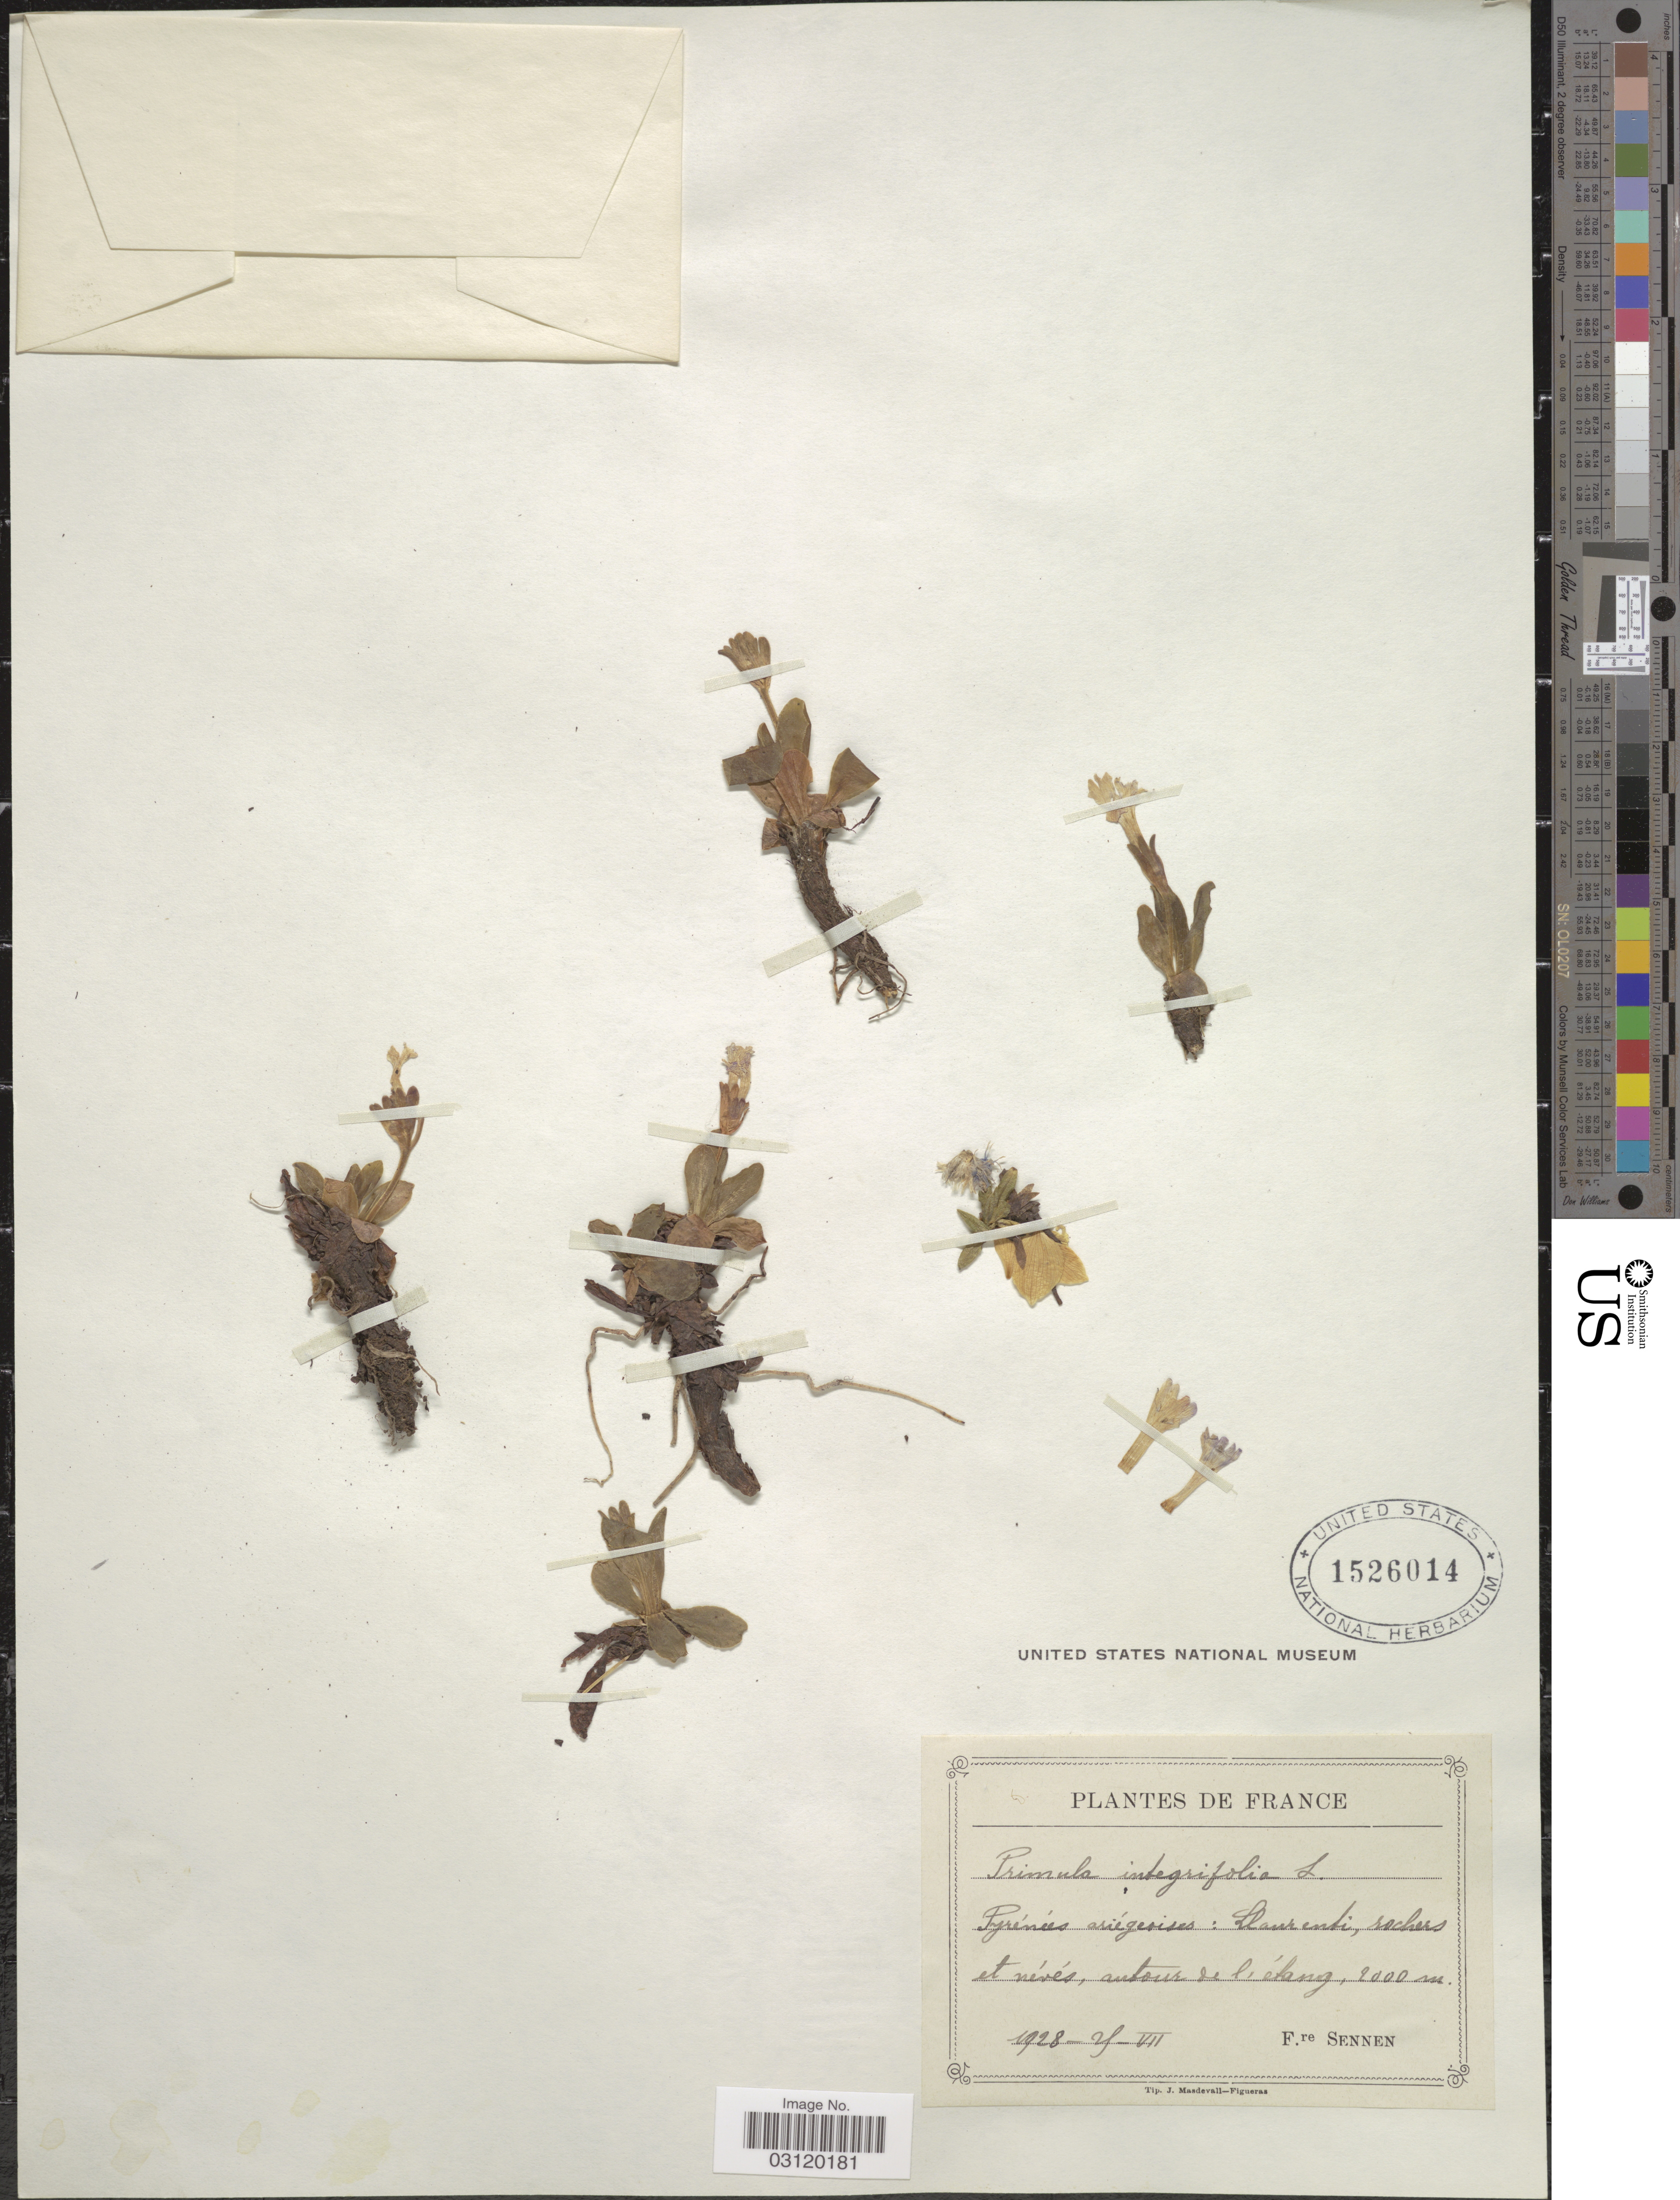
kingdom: Plantae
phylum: Tracheophyta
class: Magnoliopsida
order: Ericales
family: Primulaceae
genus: Primula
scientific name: Primula integrifolia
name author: L.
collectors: E. Sennen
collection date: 1928-07-25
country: France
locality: Pyrénées Ariégeoises: Llaurenti, rochers et névés, antour de l'etang.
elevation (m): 2000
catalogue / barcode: US 1526014